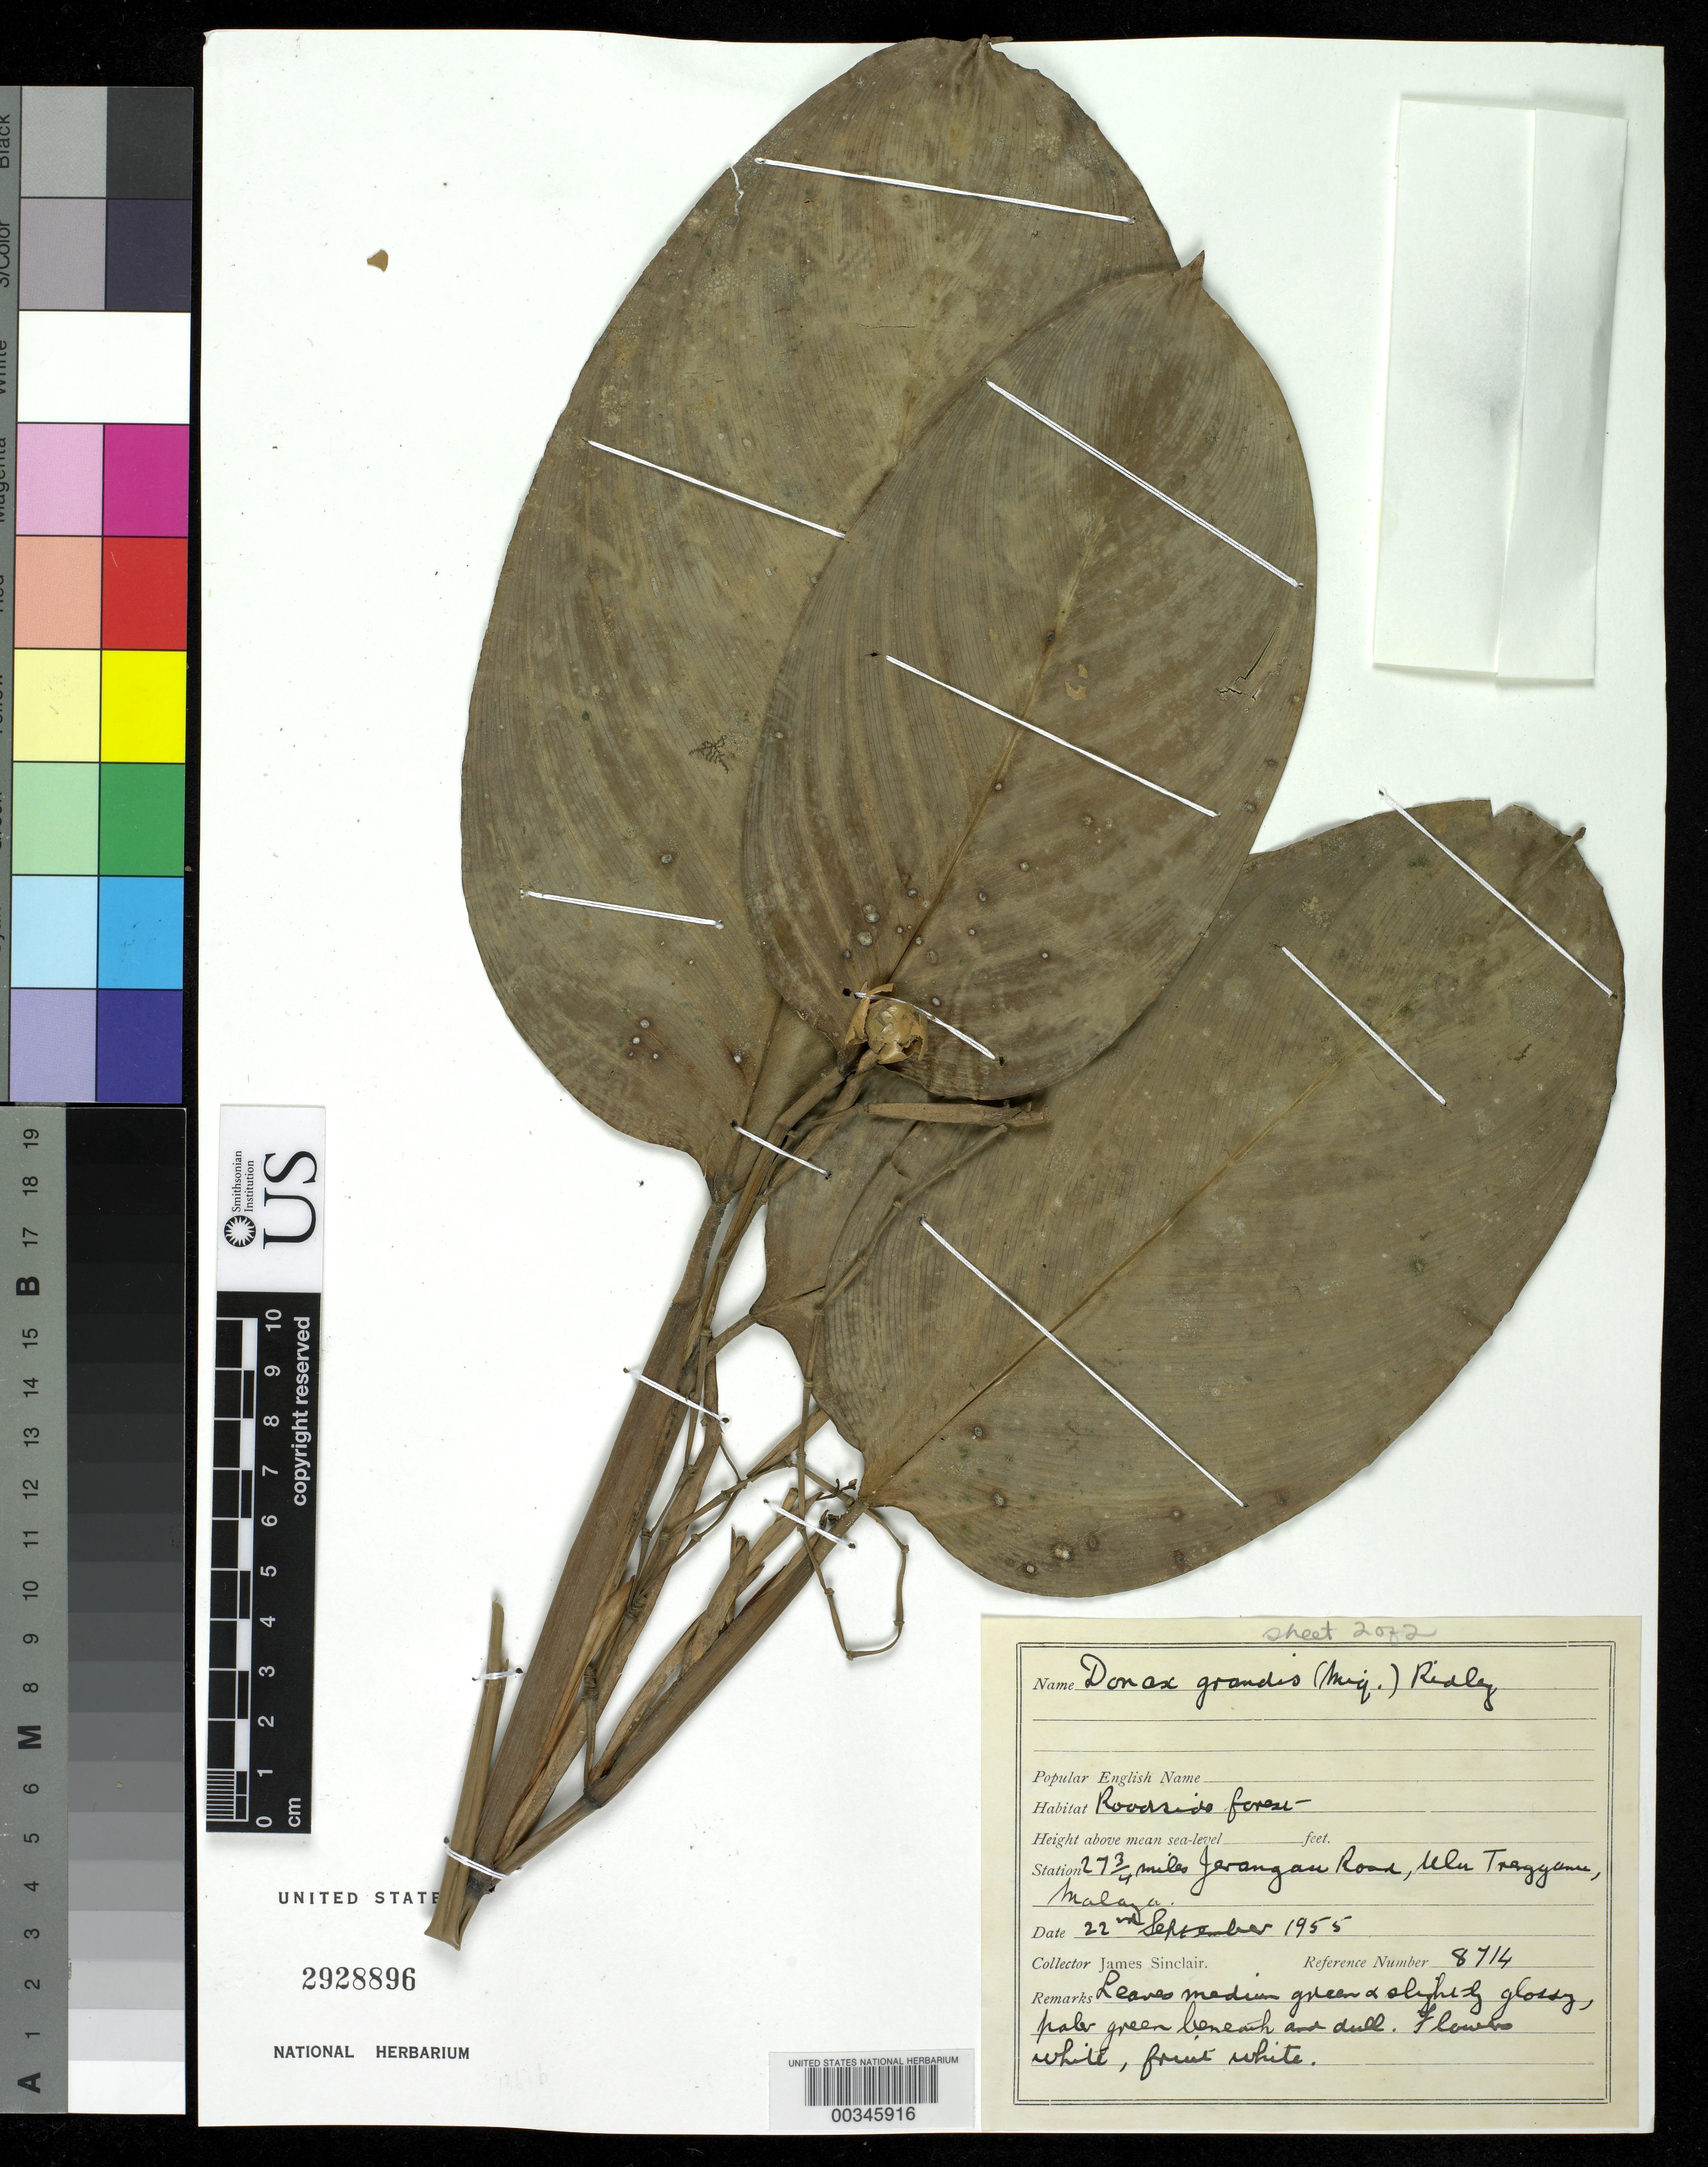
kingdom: Plantae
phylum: Tracheophyta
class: Liliopsida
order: Zingiberales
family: Marantaceae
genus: Donax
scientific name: Donax grandis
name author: (Miq.) Ridl.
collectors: J. Sinclair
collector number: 8714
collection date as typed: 22 Sep 1955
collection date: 1955-09-22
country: Malaysia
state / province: Terengganu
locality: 27 3/4 mi jerangau road, ulu trengganu [Malay Peninsula]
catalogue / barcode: US 2928896